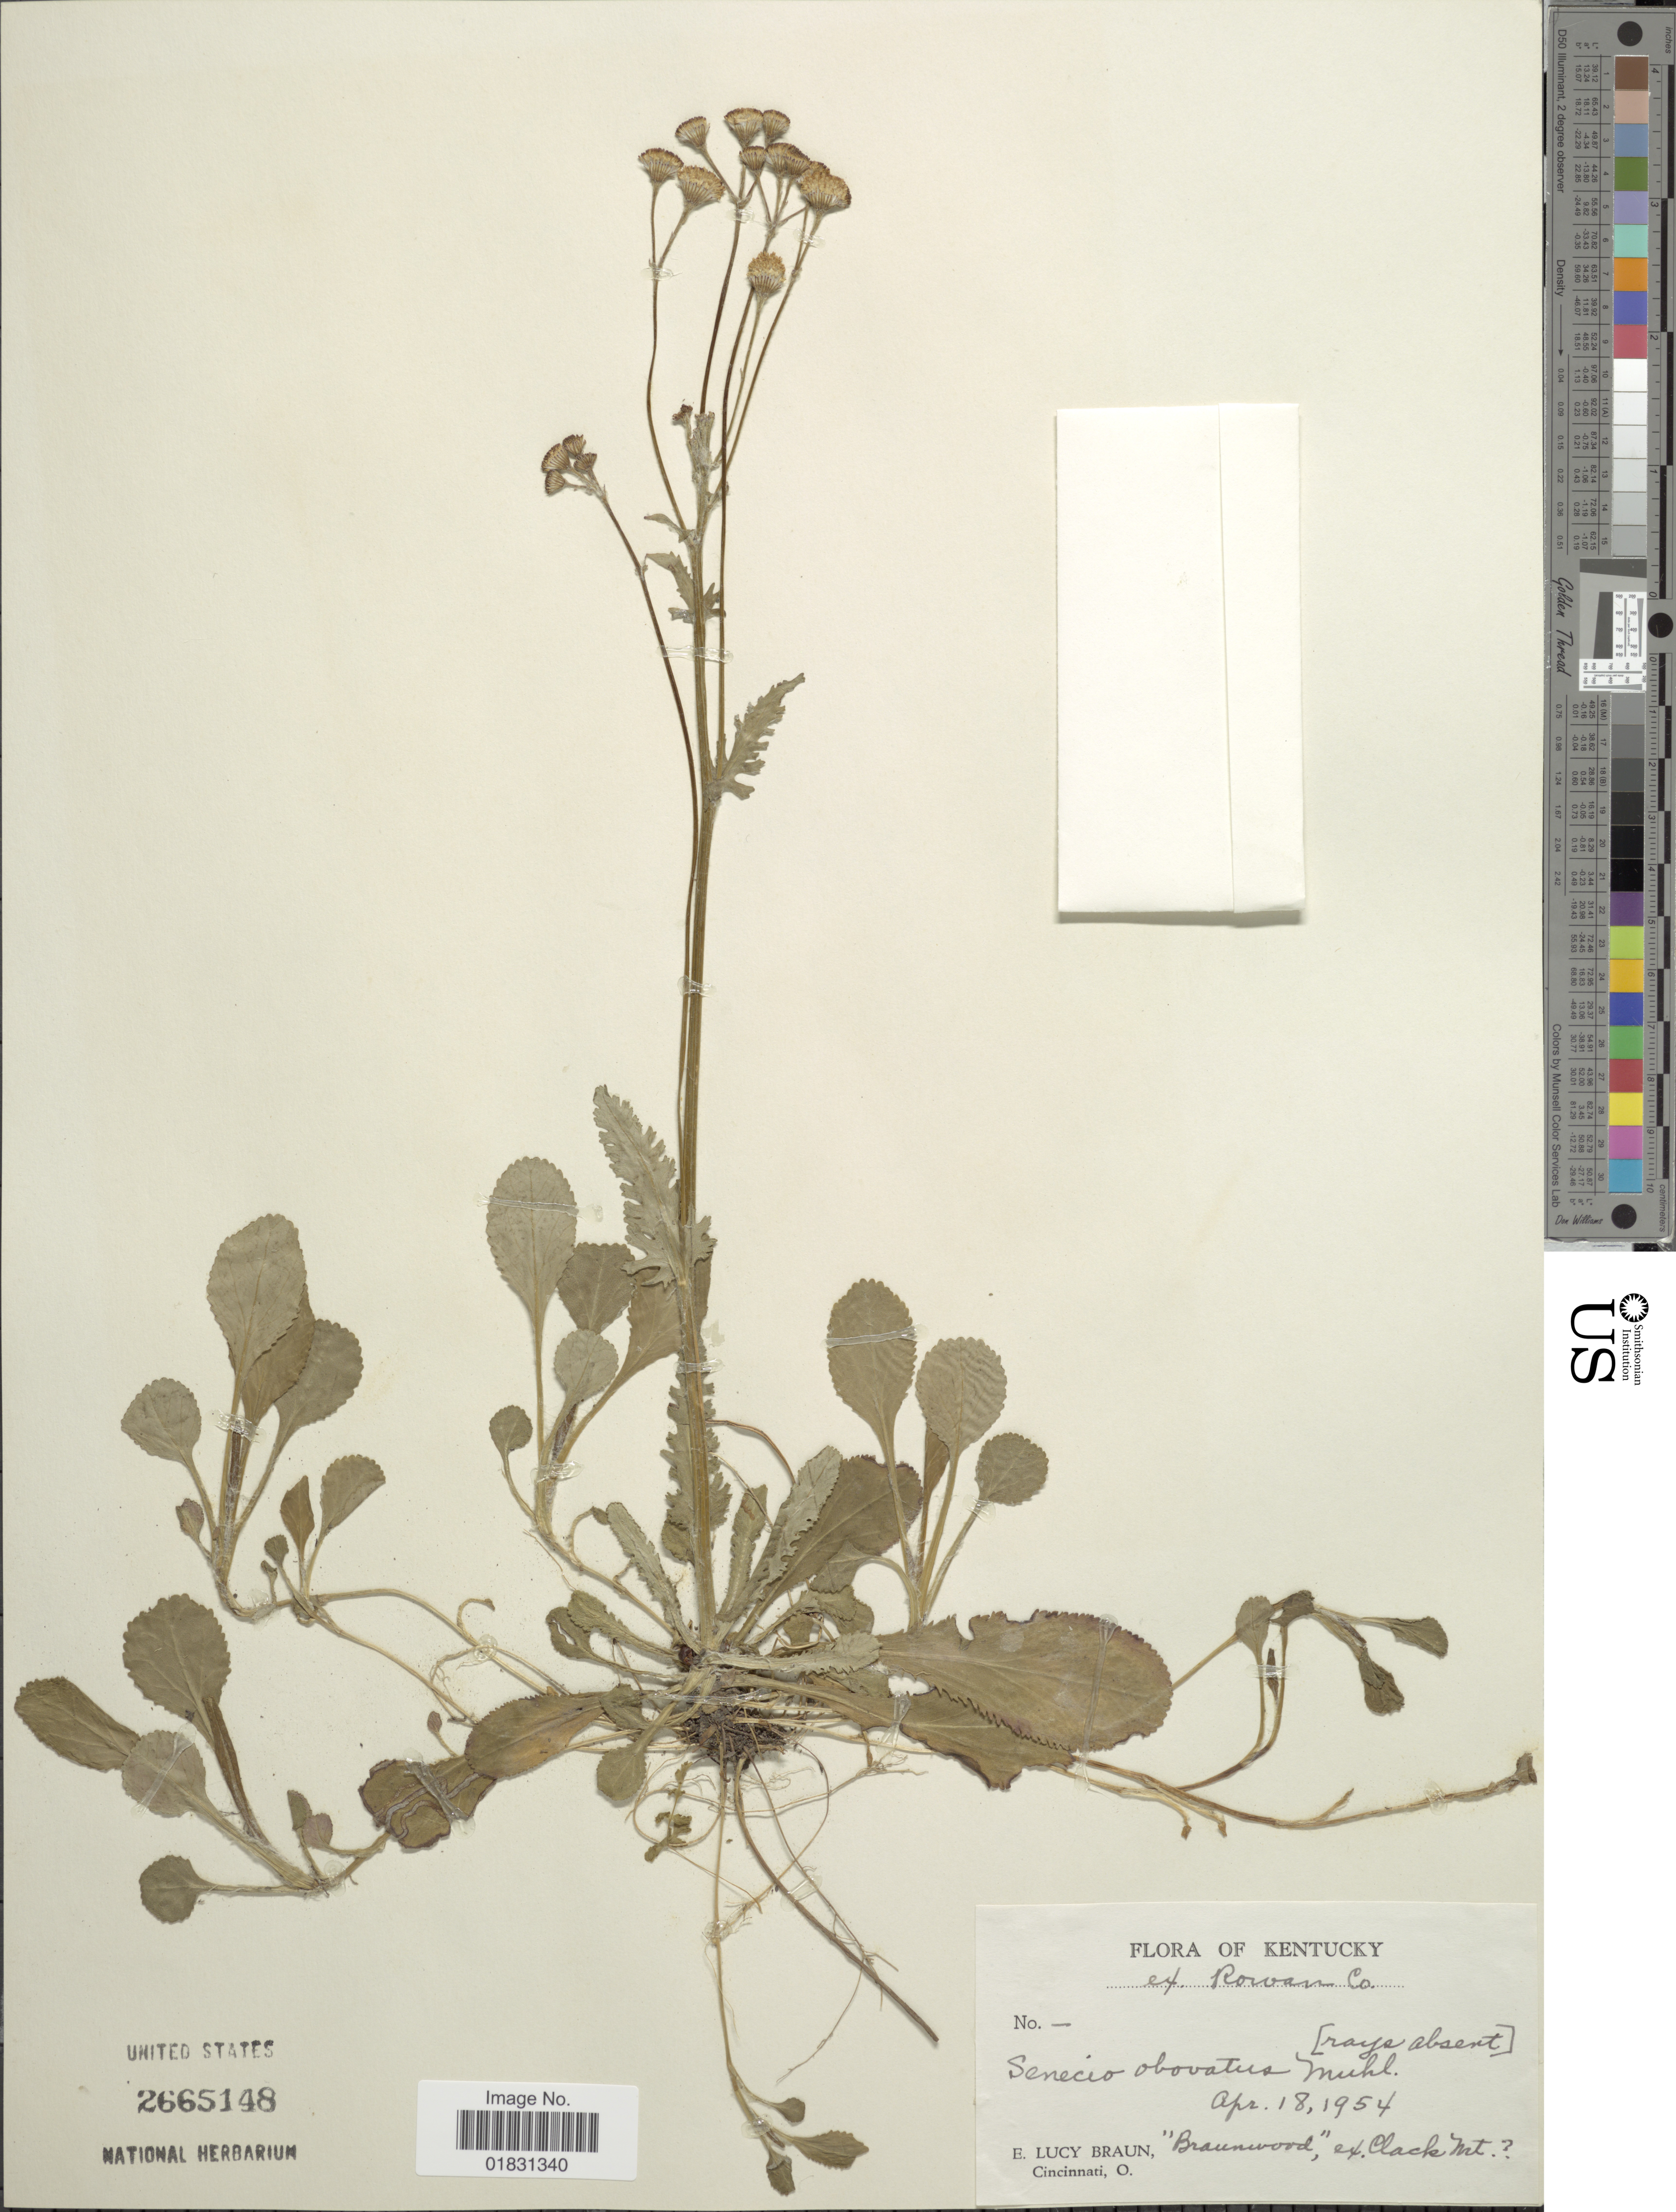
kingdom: Plantae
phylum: Tracheophyta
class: Magnoliopsida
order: Asterales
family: Asteraceae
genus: Packera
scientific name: Packera obovata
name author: (Muhl. ex Willd.) W.A. Weber & Á. Löve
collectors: E. L. Braun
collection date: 1954-04-18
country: United States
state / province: Kentucky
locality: Ex Rowan Co, 'Braunwood', ex Clack Mt [unsure placement]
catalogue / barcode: US 2665148